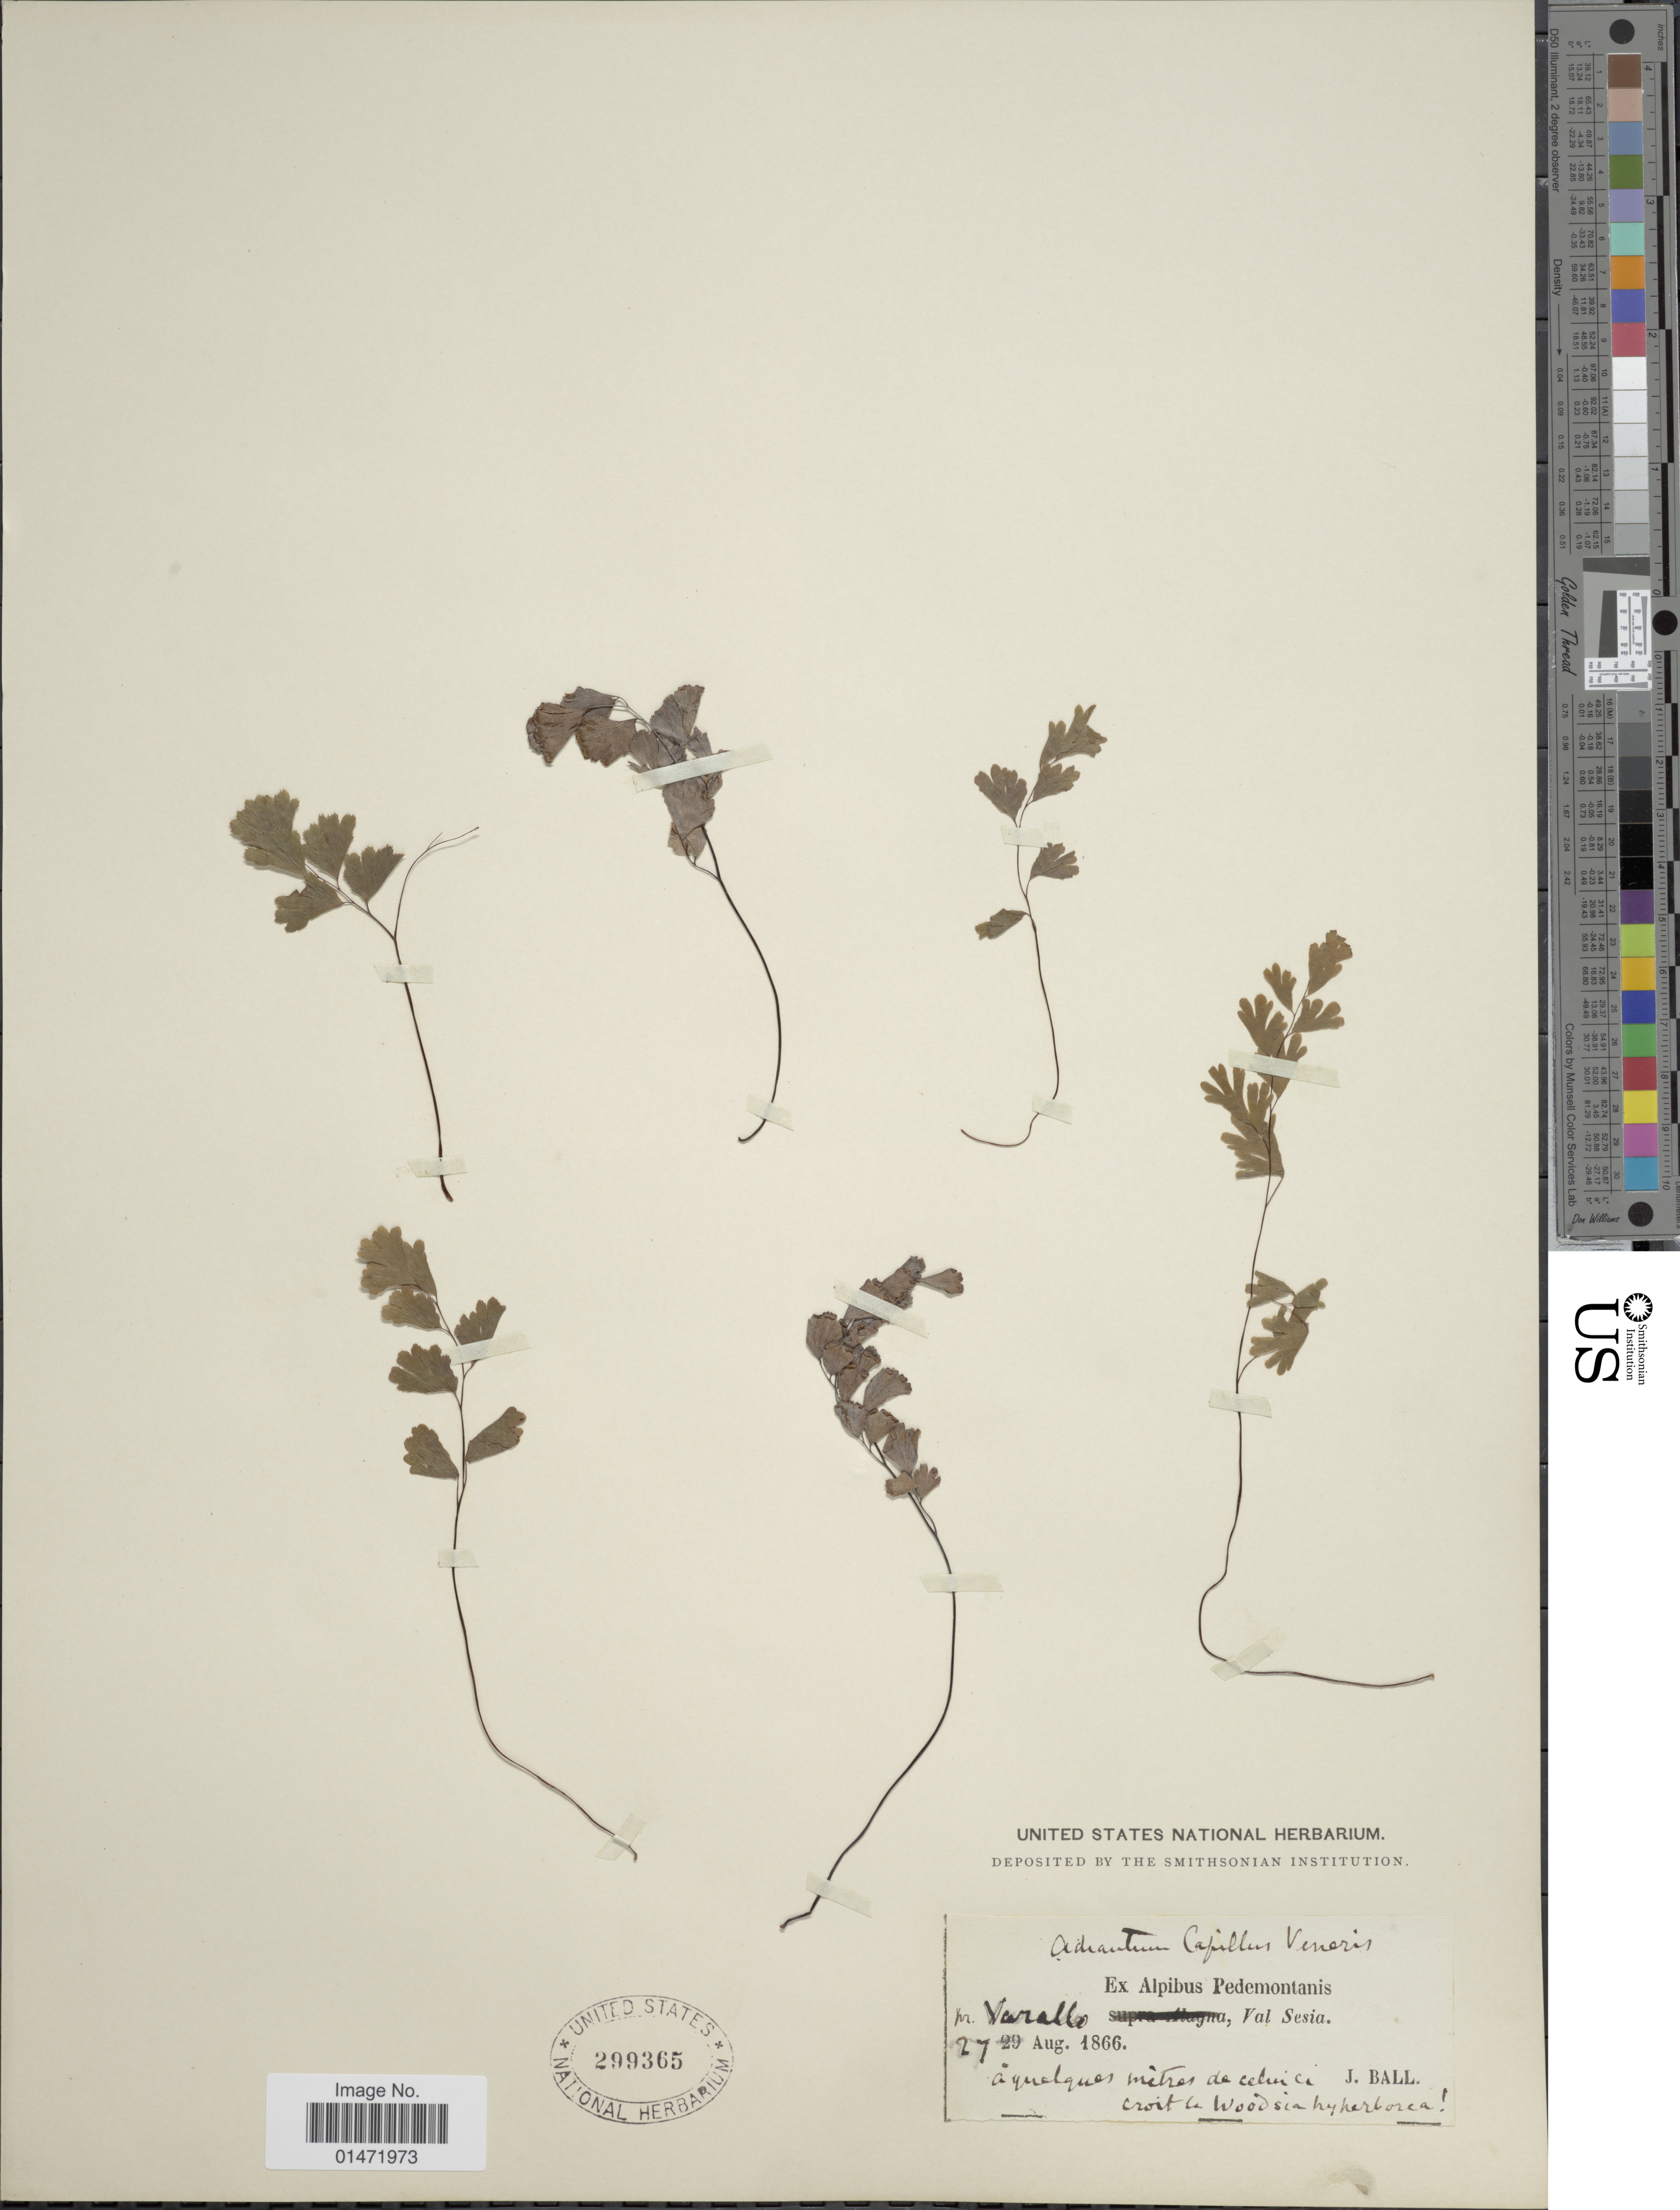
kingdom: Plantae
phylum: Tracheophyta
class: Polypodiopsida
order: Polypodiales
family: Pteridaceae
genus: Adiantum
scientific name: Adiantum capillus-veneris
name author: L.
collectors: J. Ball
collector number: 27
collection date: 1866-08-29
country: Italy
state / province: Piedmont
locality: Ex Alpibus Pedemontanis, Val Sesia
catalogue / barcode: US 299365